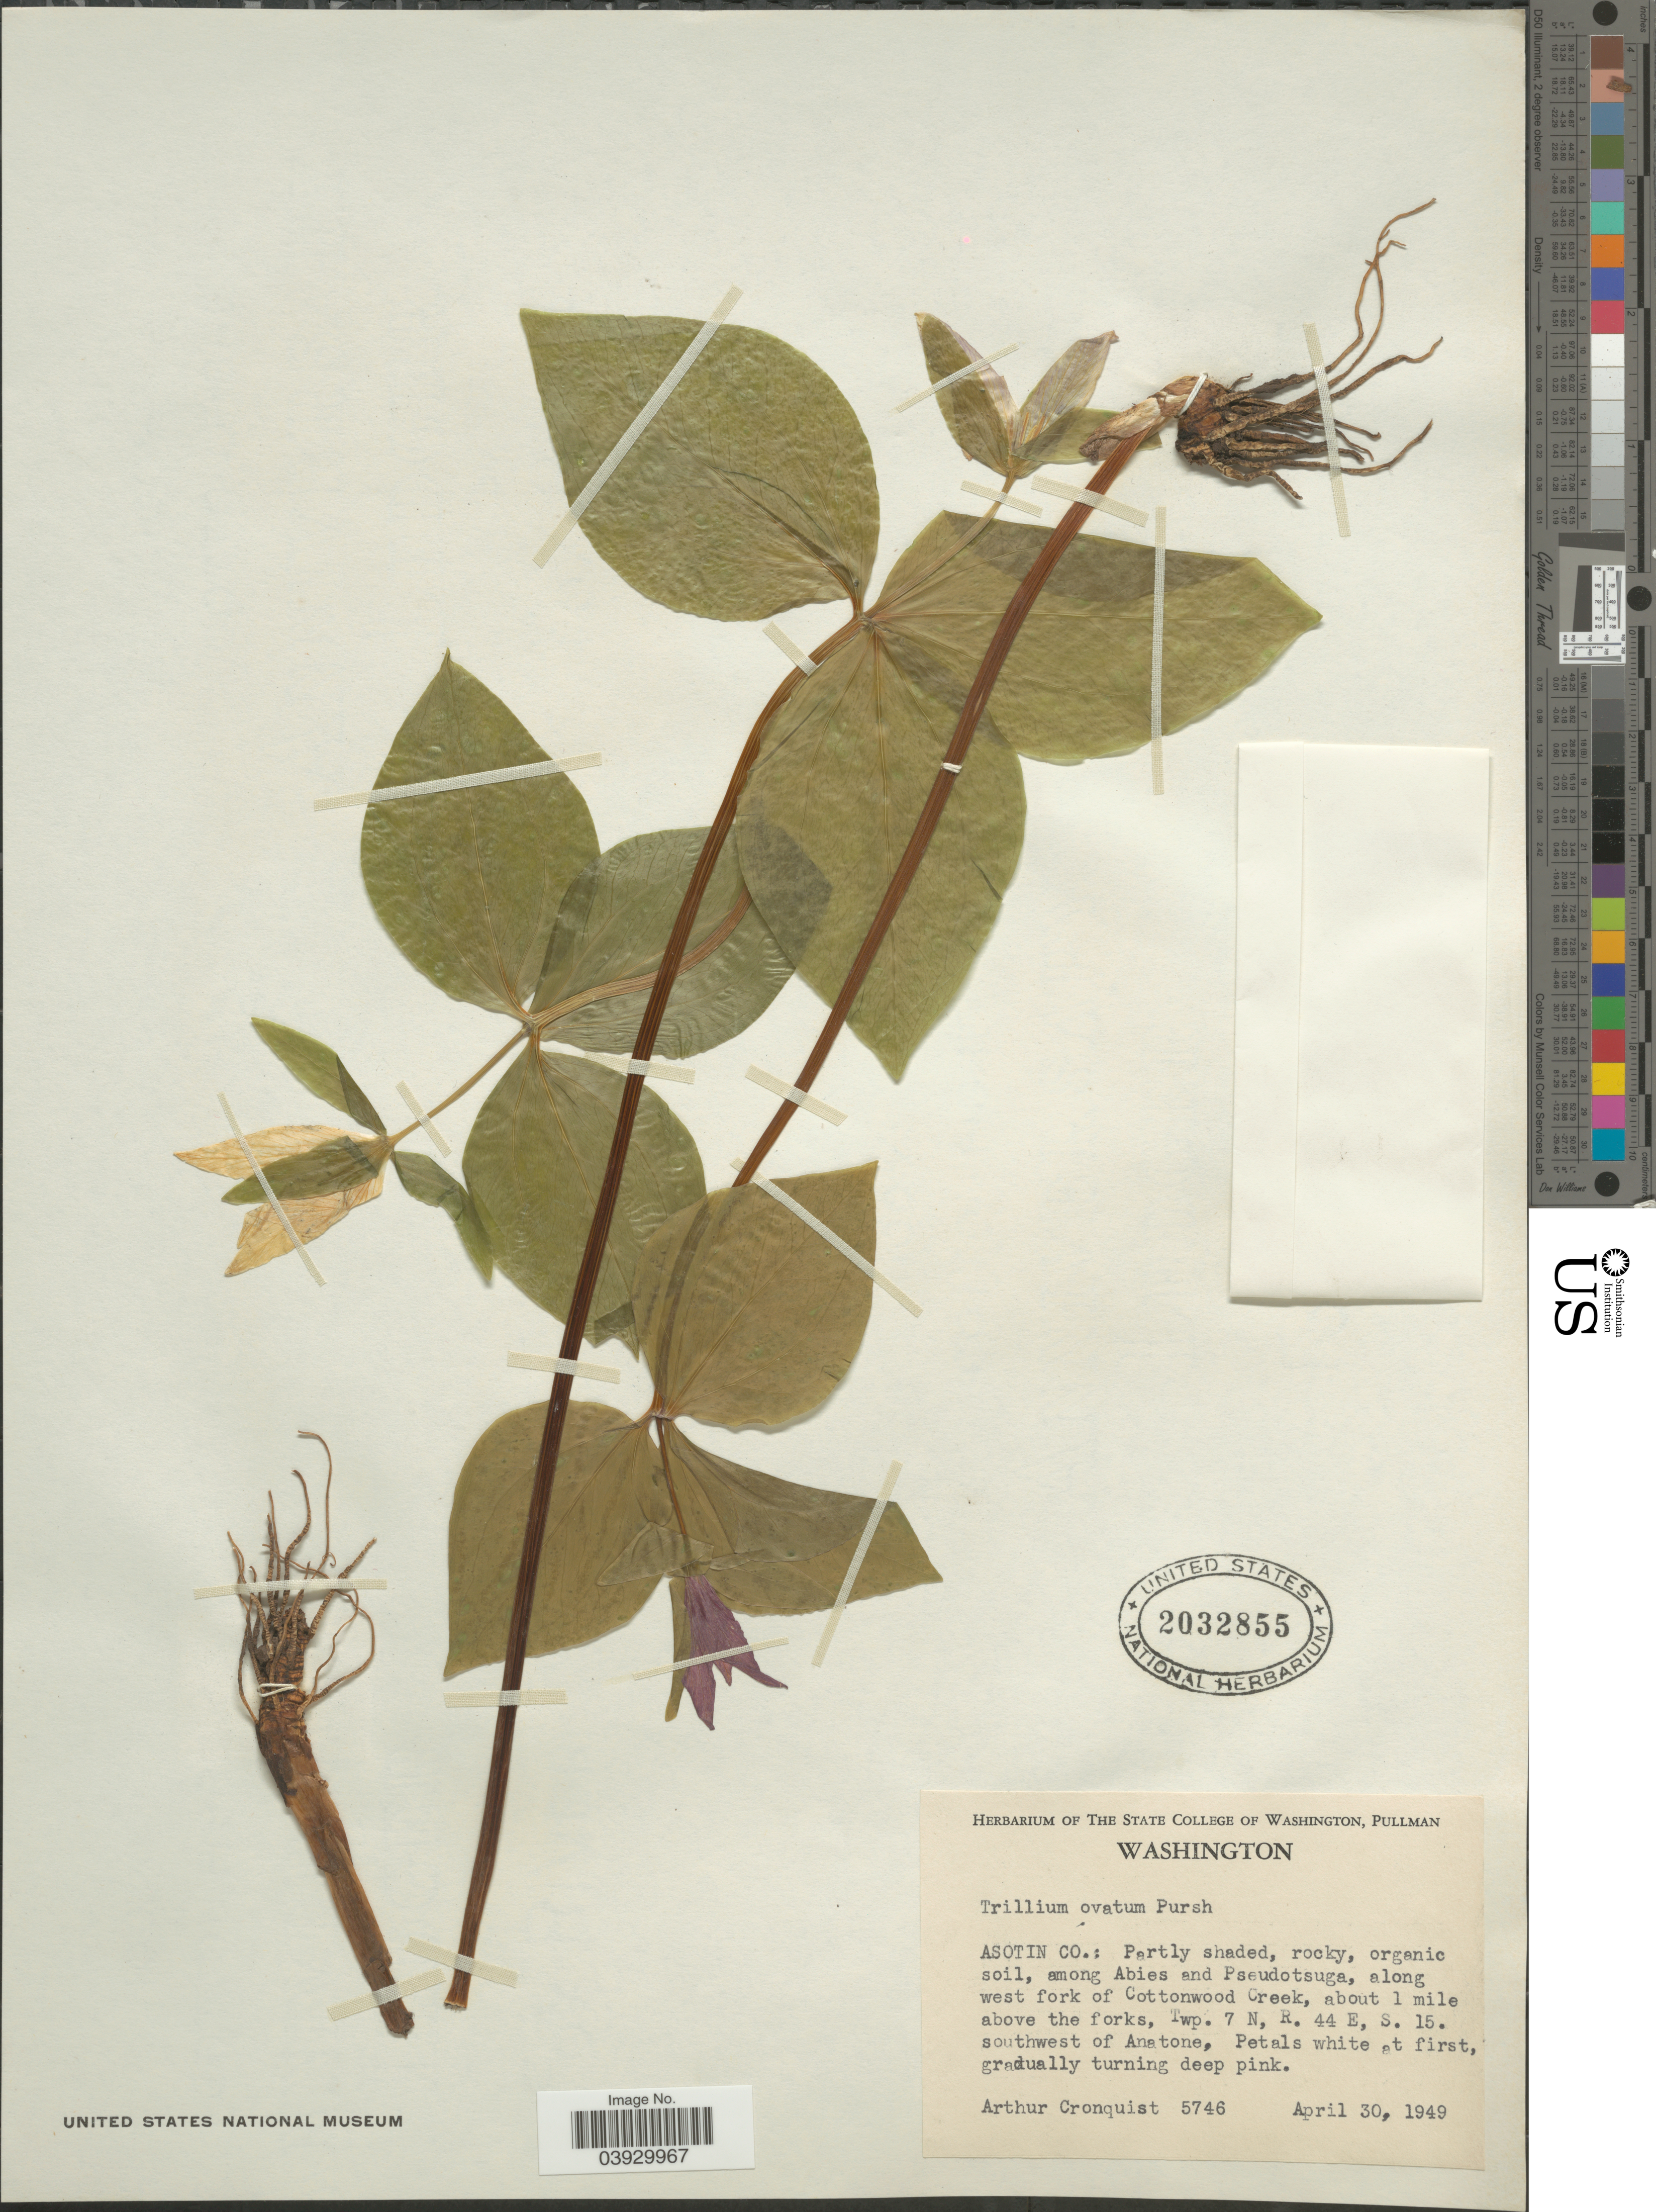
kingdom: Plantae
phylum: Tracheophyta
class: Liliopsida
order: Liliales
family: Melanthiaceae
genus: Trillium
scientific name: Trillium ovatum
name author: Pursh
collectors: A. J. Cronquist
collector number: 5746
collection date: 1949-04-30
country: United States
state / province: Washington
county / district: Asotin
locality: Asotin Co.: Along west fork of Cottonwood Creek, about 1 mile above the forks, Twp. 7 N, R. 44 E, S. 15. Southwest of Anatone.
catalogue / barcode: US 2032855